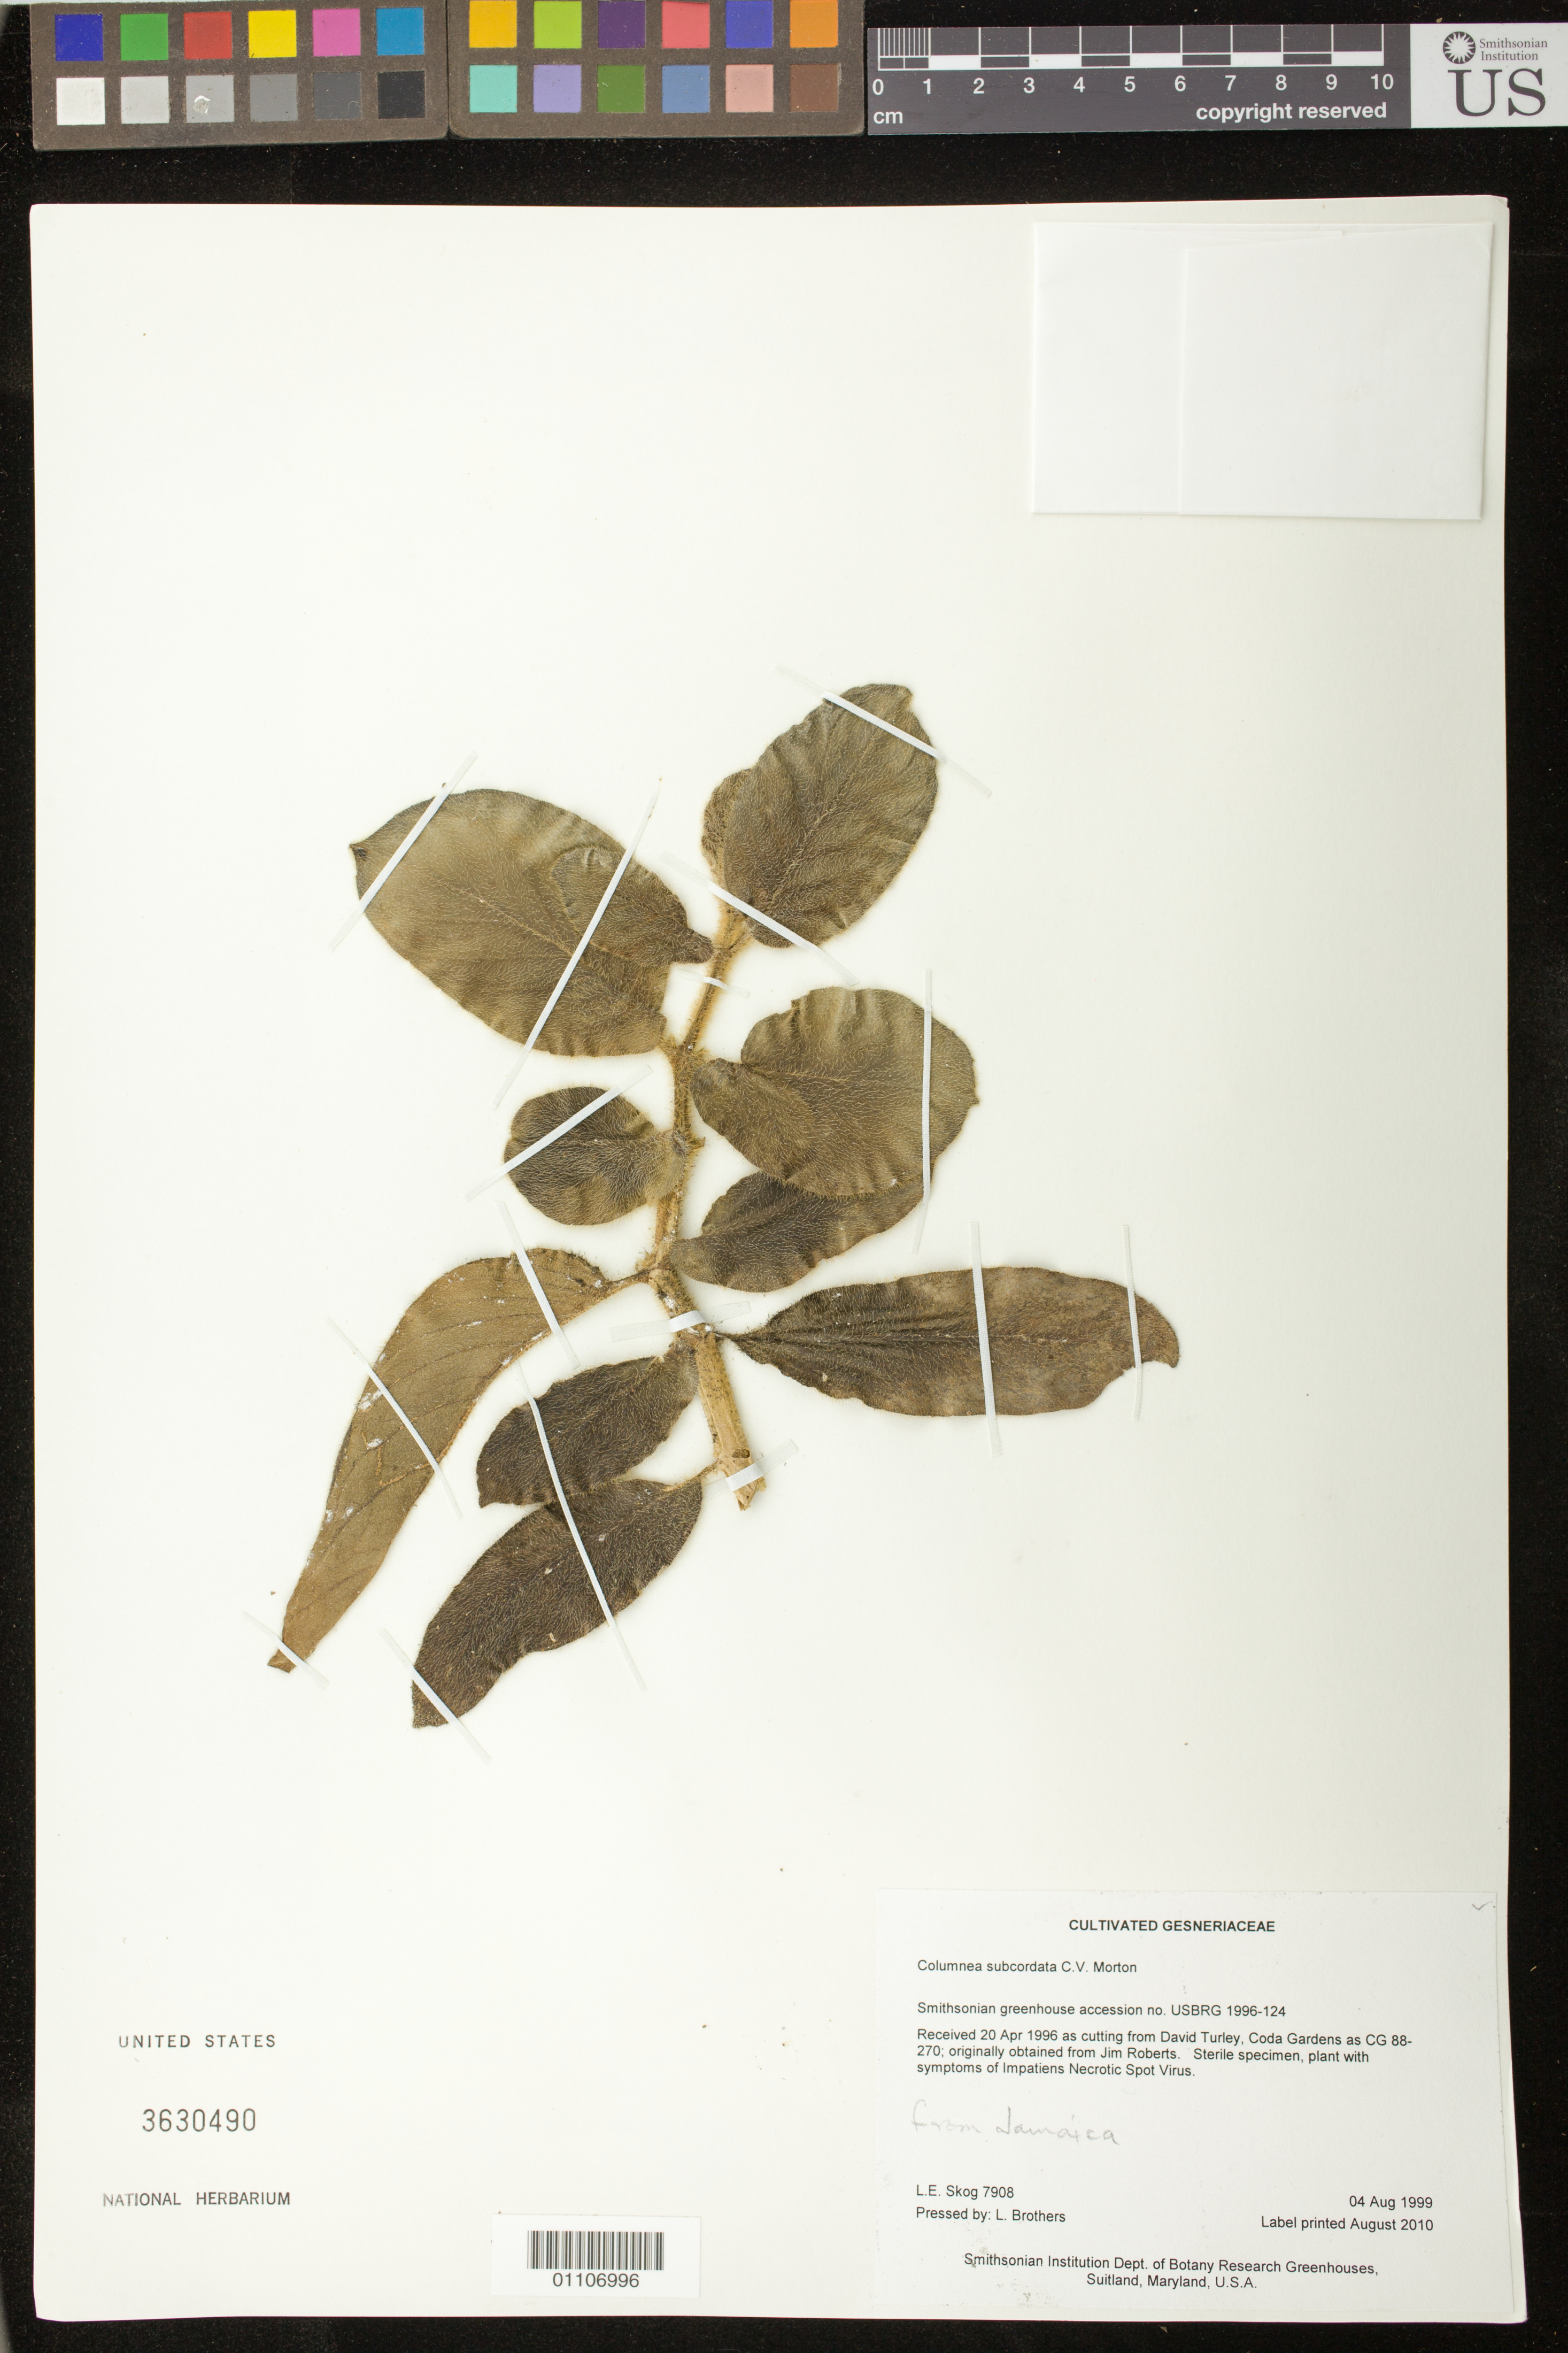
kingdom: Plantae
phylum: Tracheophyta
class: Magnoliopsida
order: Lamiales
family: Gesneriaceae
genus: Columnea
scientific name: Columnea subcordata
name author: C.V. Morton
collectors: L. E. Skog & L. Brothers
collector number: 7908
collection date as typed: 04 Aug 1999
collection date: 1999-08-04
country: United States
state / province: Maryland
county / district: Prince George's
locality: Smithsonian Institution Dept. of Botany Research Greenhouses, Suitland, Maryland, U.S.A.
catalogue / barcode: US 3630490